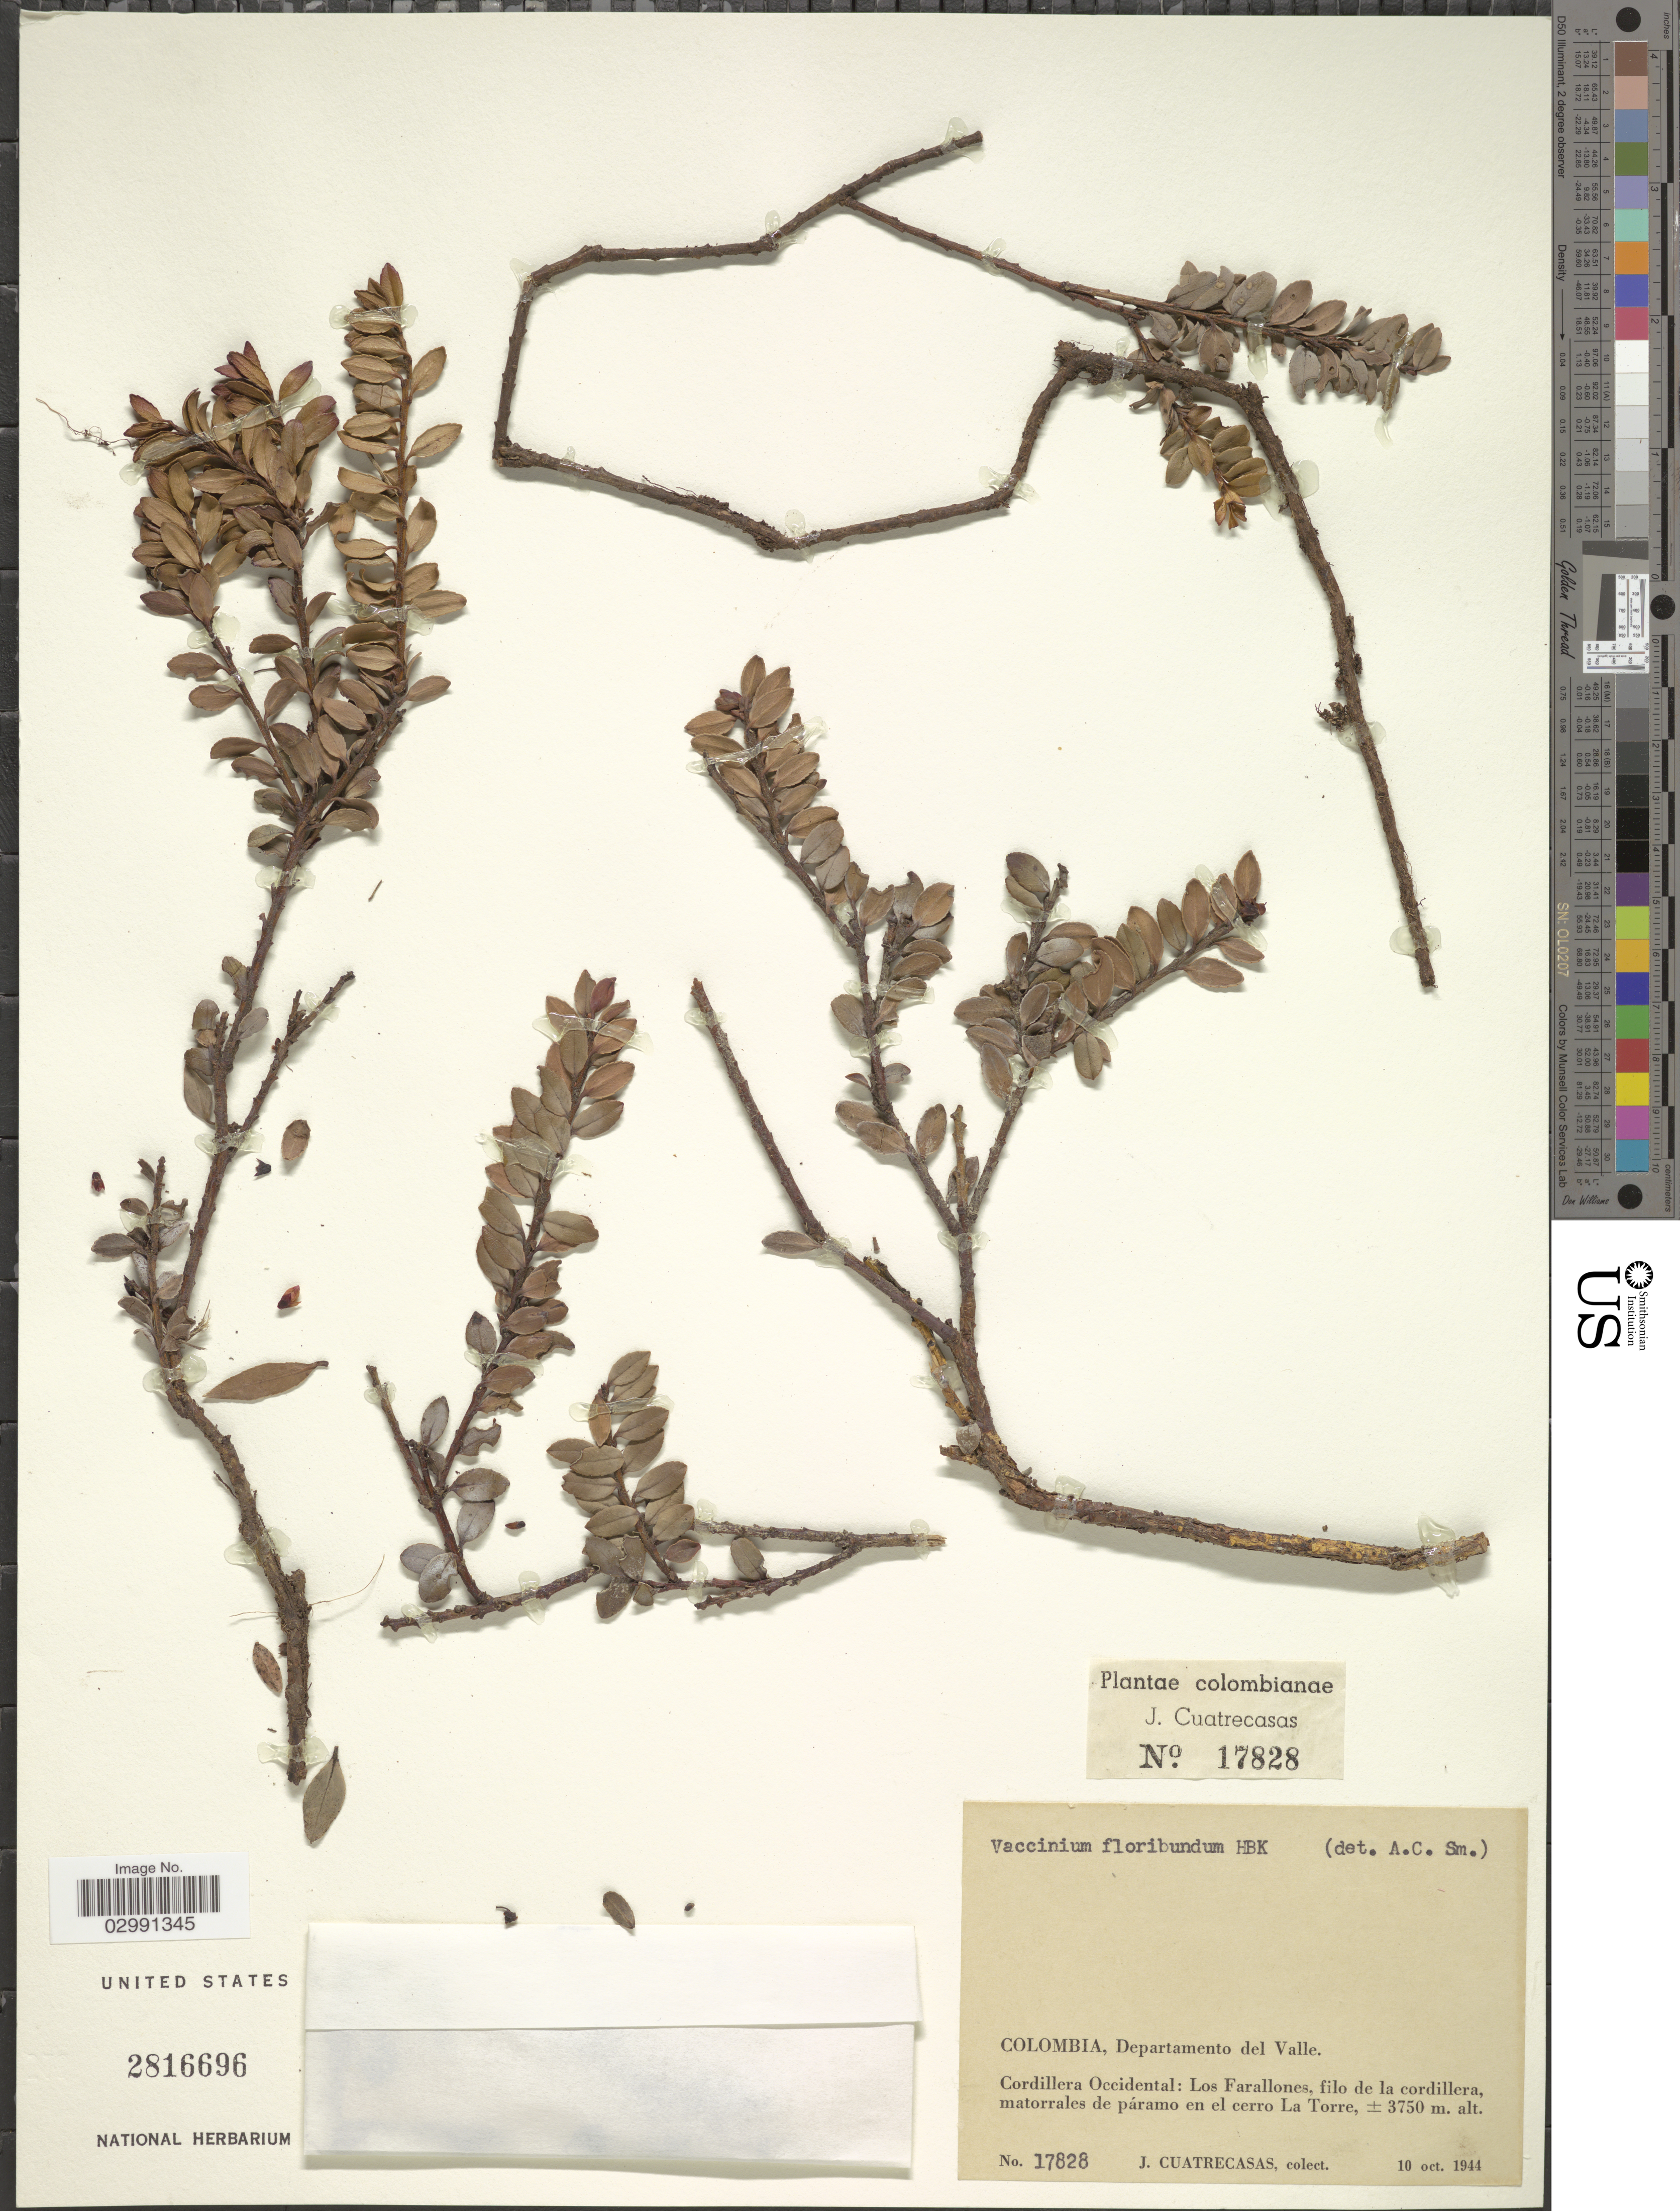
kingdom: Plantae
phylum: Tracheophyta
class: Magnoliopsida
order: Ericales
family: Ericaceae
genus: Vaccinium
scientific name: Vaccinium floribundum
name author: Kunth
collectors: J. Cuatrecasas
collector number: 17828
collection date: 1944-10-10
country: Colombia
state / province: Valle del Cauca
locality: Departamento del Valle. Cordillera Occidental: Los Farallones, filo de la cordillera, matorrales de páramo en el cerro La Torre.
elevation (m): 3750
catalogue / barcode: US 2816696